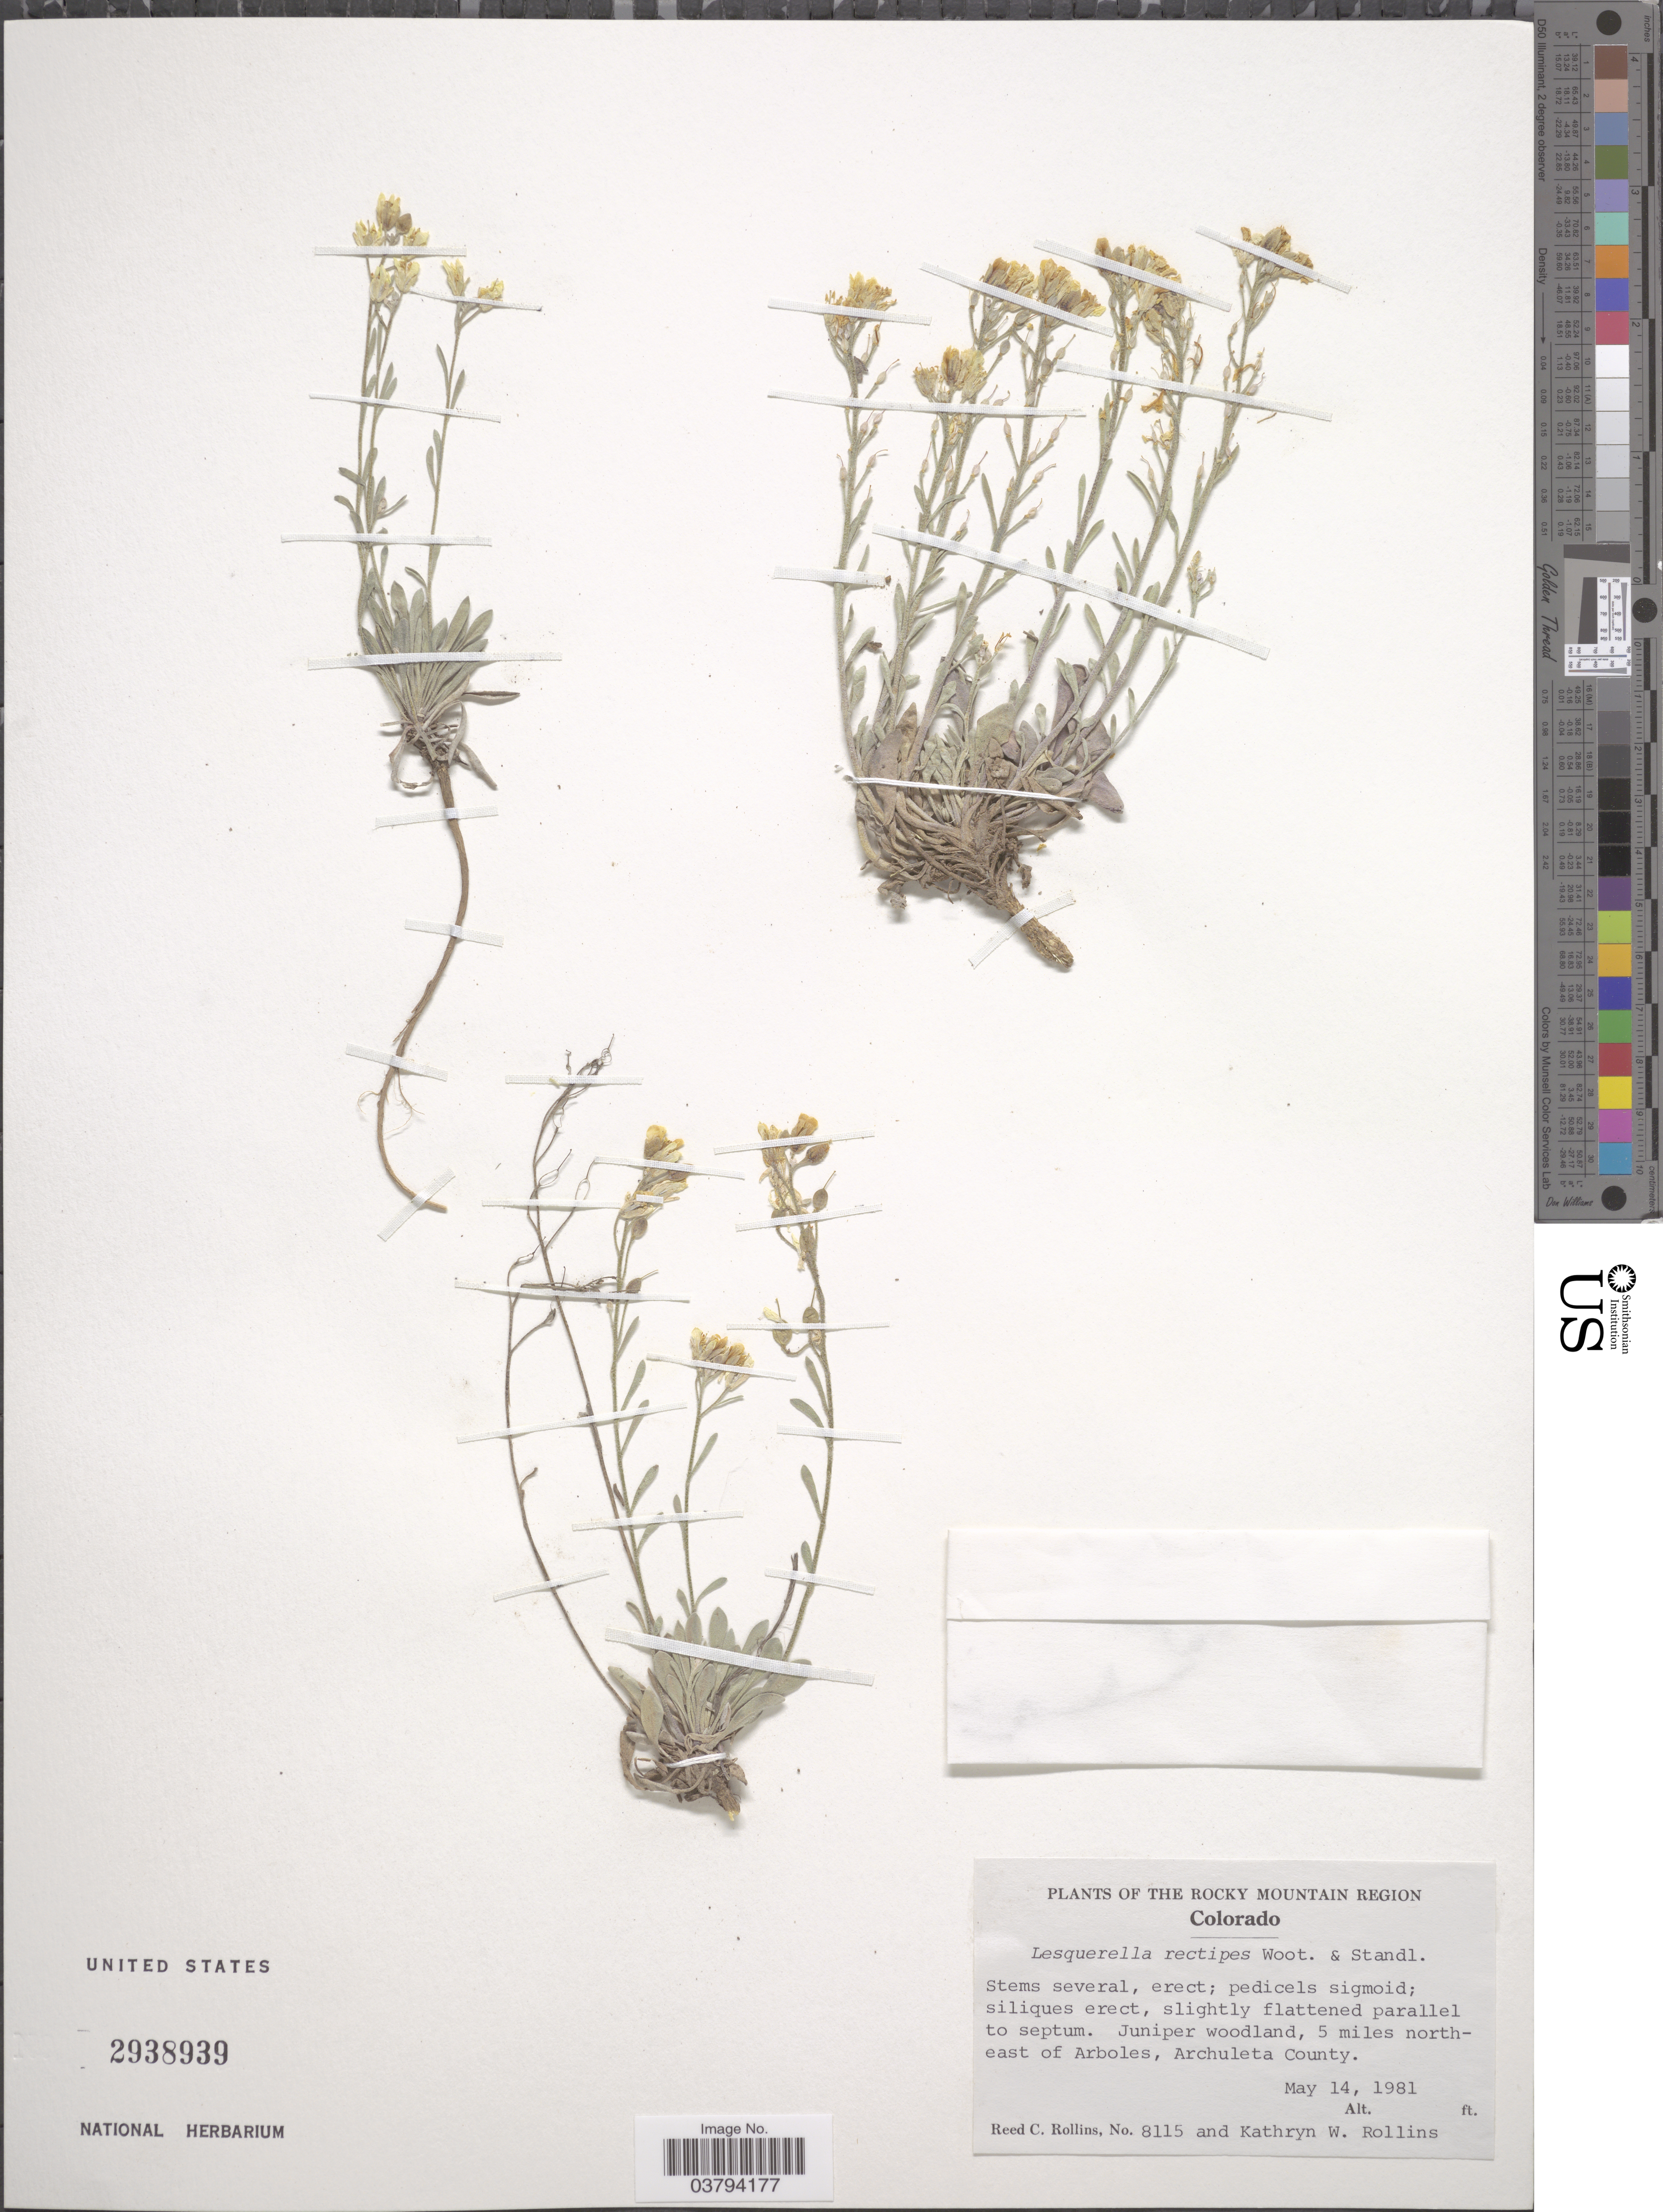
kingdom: Plantae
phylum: Tracheophyta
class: Magnoliopsida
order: Brassicales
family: Brassicaceae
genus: Lesquerella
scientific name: Lesquerella rectipes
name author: Wooton & Standl.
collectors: R. C. Rollins & K. W. Rollins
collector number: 8115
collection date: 1981-05-14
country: United States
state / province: Colorado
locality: The Rocky Mountain Region. Juniper woodland 5 miles north-east of Arboles, Archuleta County.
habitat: juniper woodland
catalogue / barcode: US 2938939